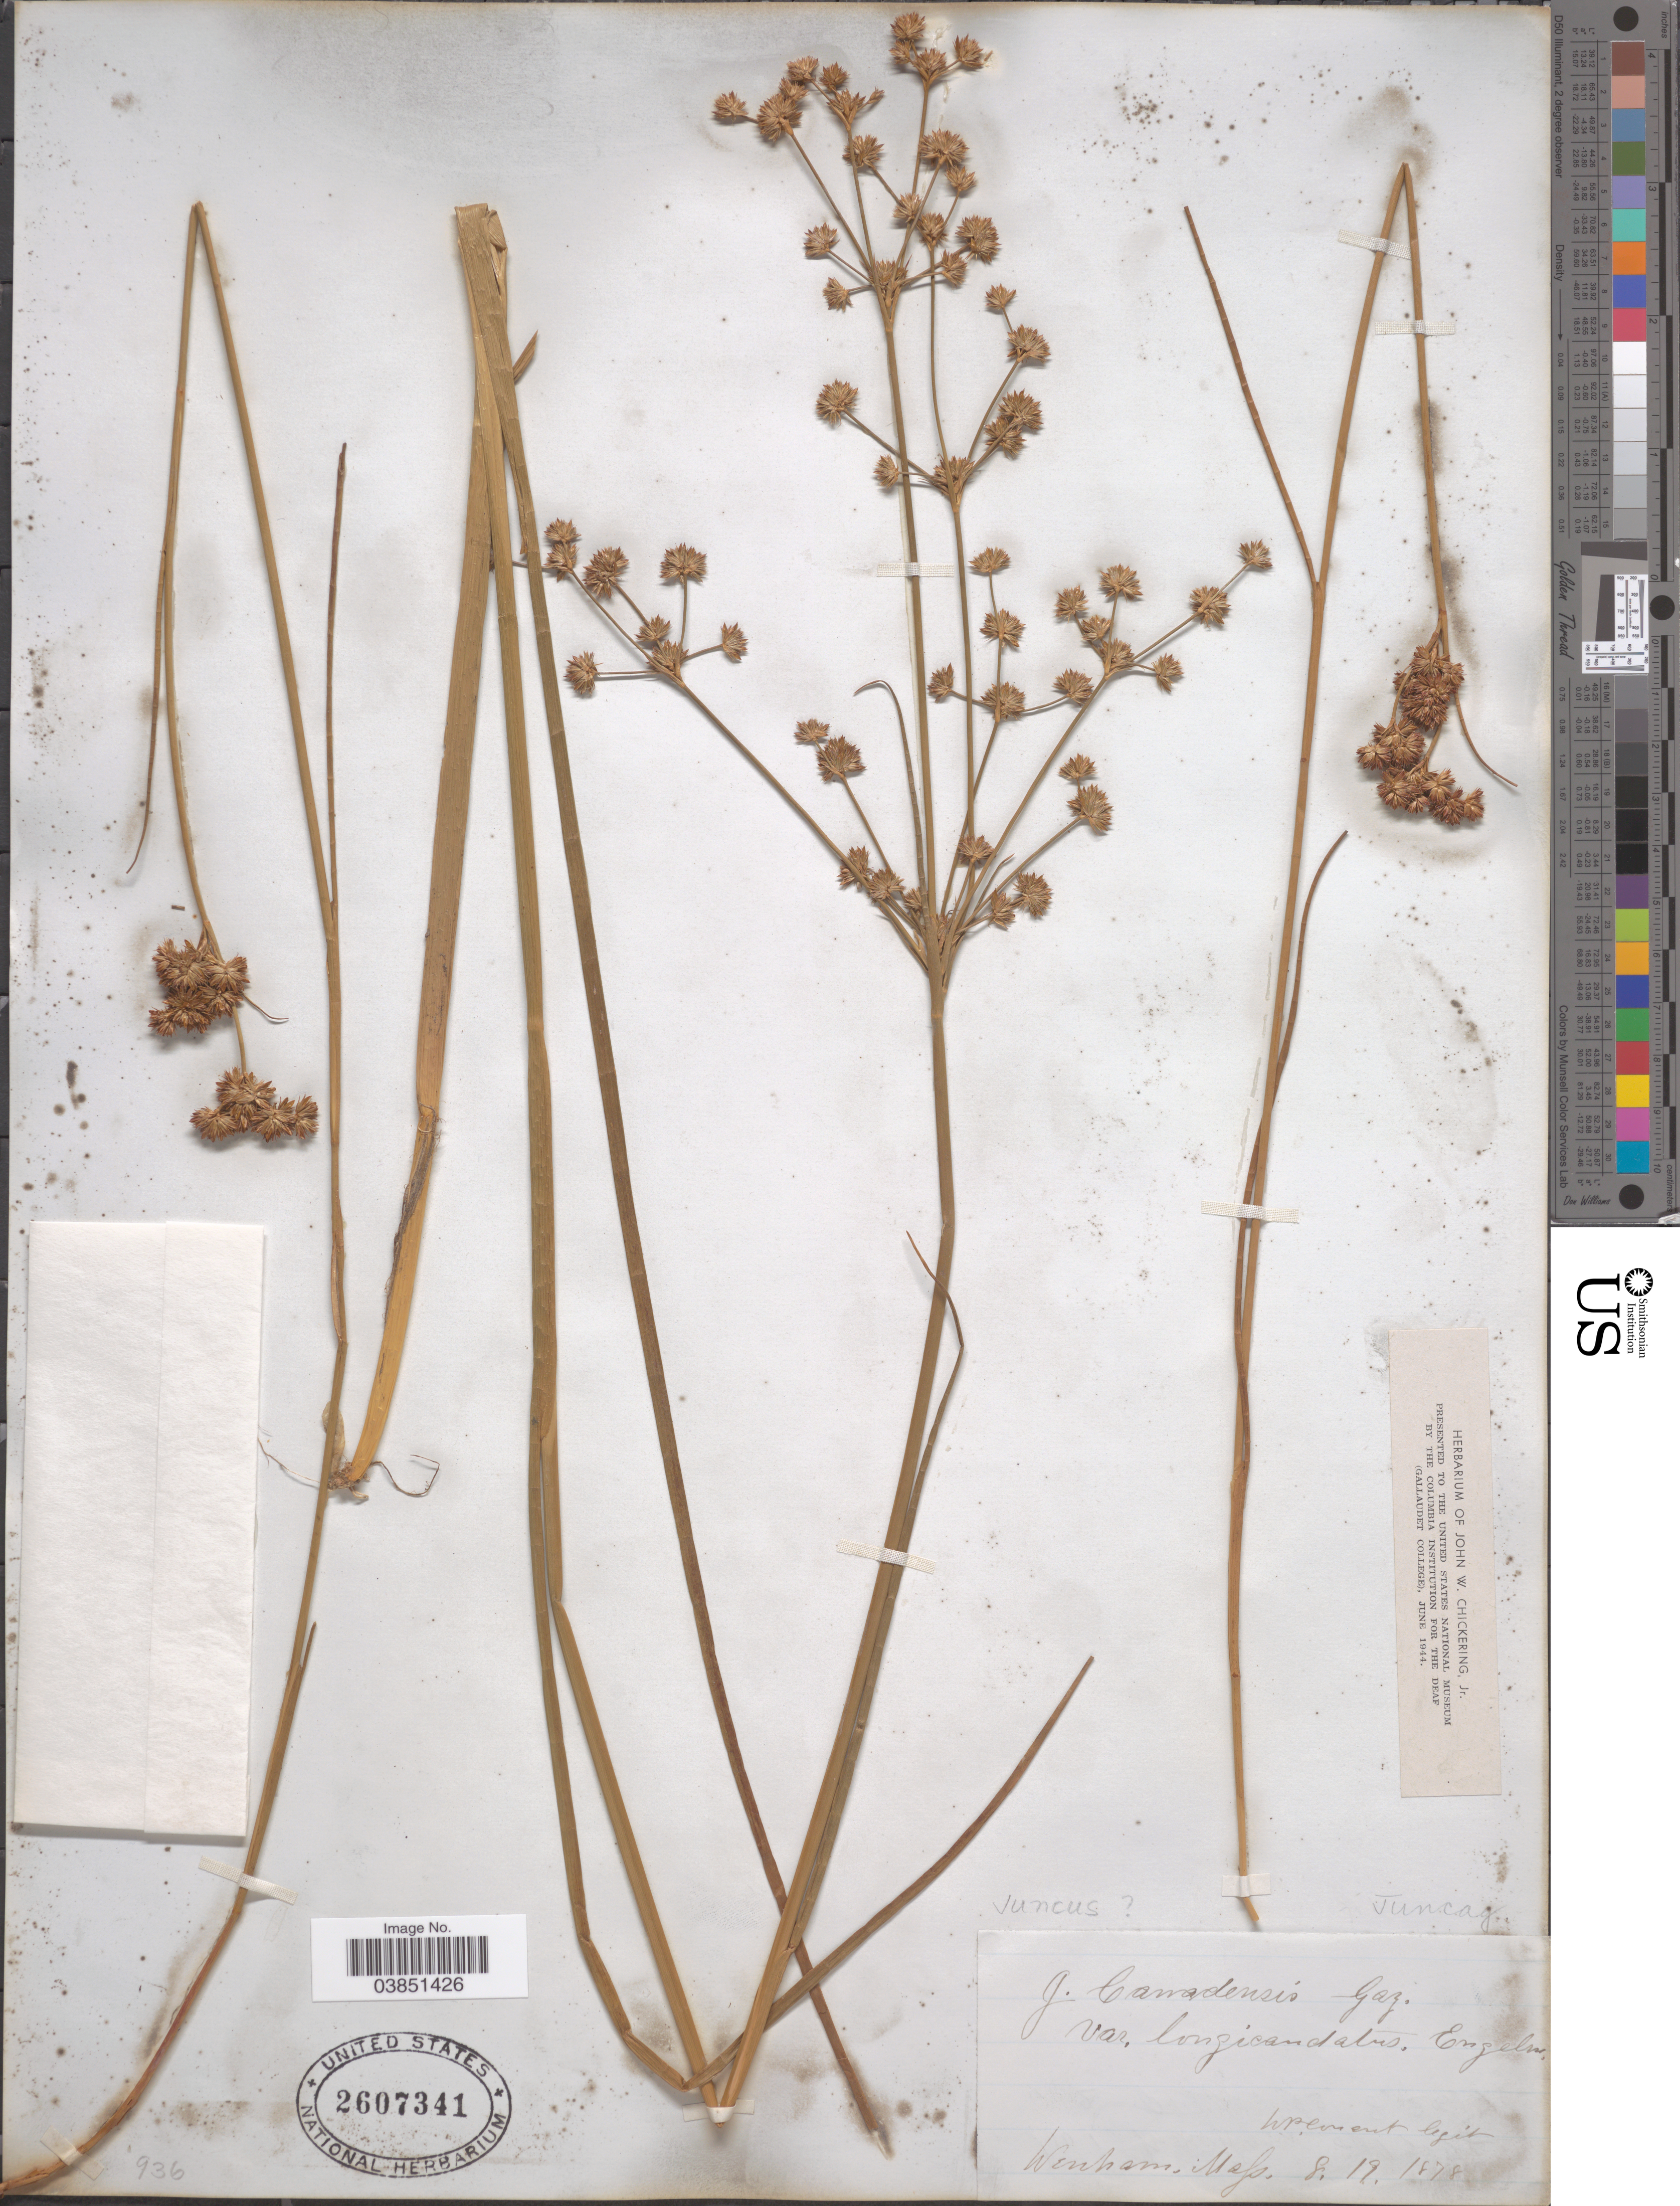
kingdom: Plantae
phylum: Tracheophyta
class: Liliopsida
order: Poales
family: Juncaceae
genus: Juncus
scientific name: Juncus canadensis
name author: J. Gay ex Laharpe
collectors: W. P. Conant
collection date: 1878-08-19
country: United States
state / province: Massachusetts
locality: Wenham.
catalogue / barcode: US 2607341